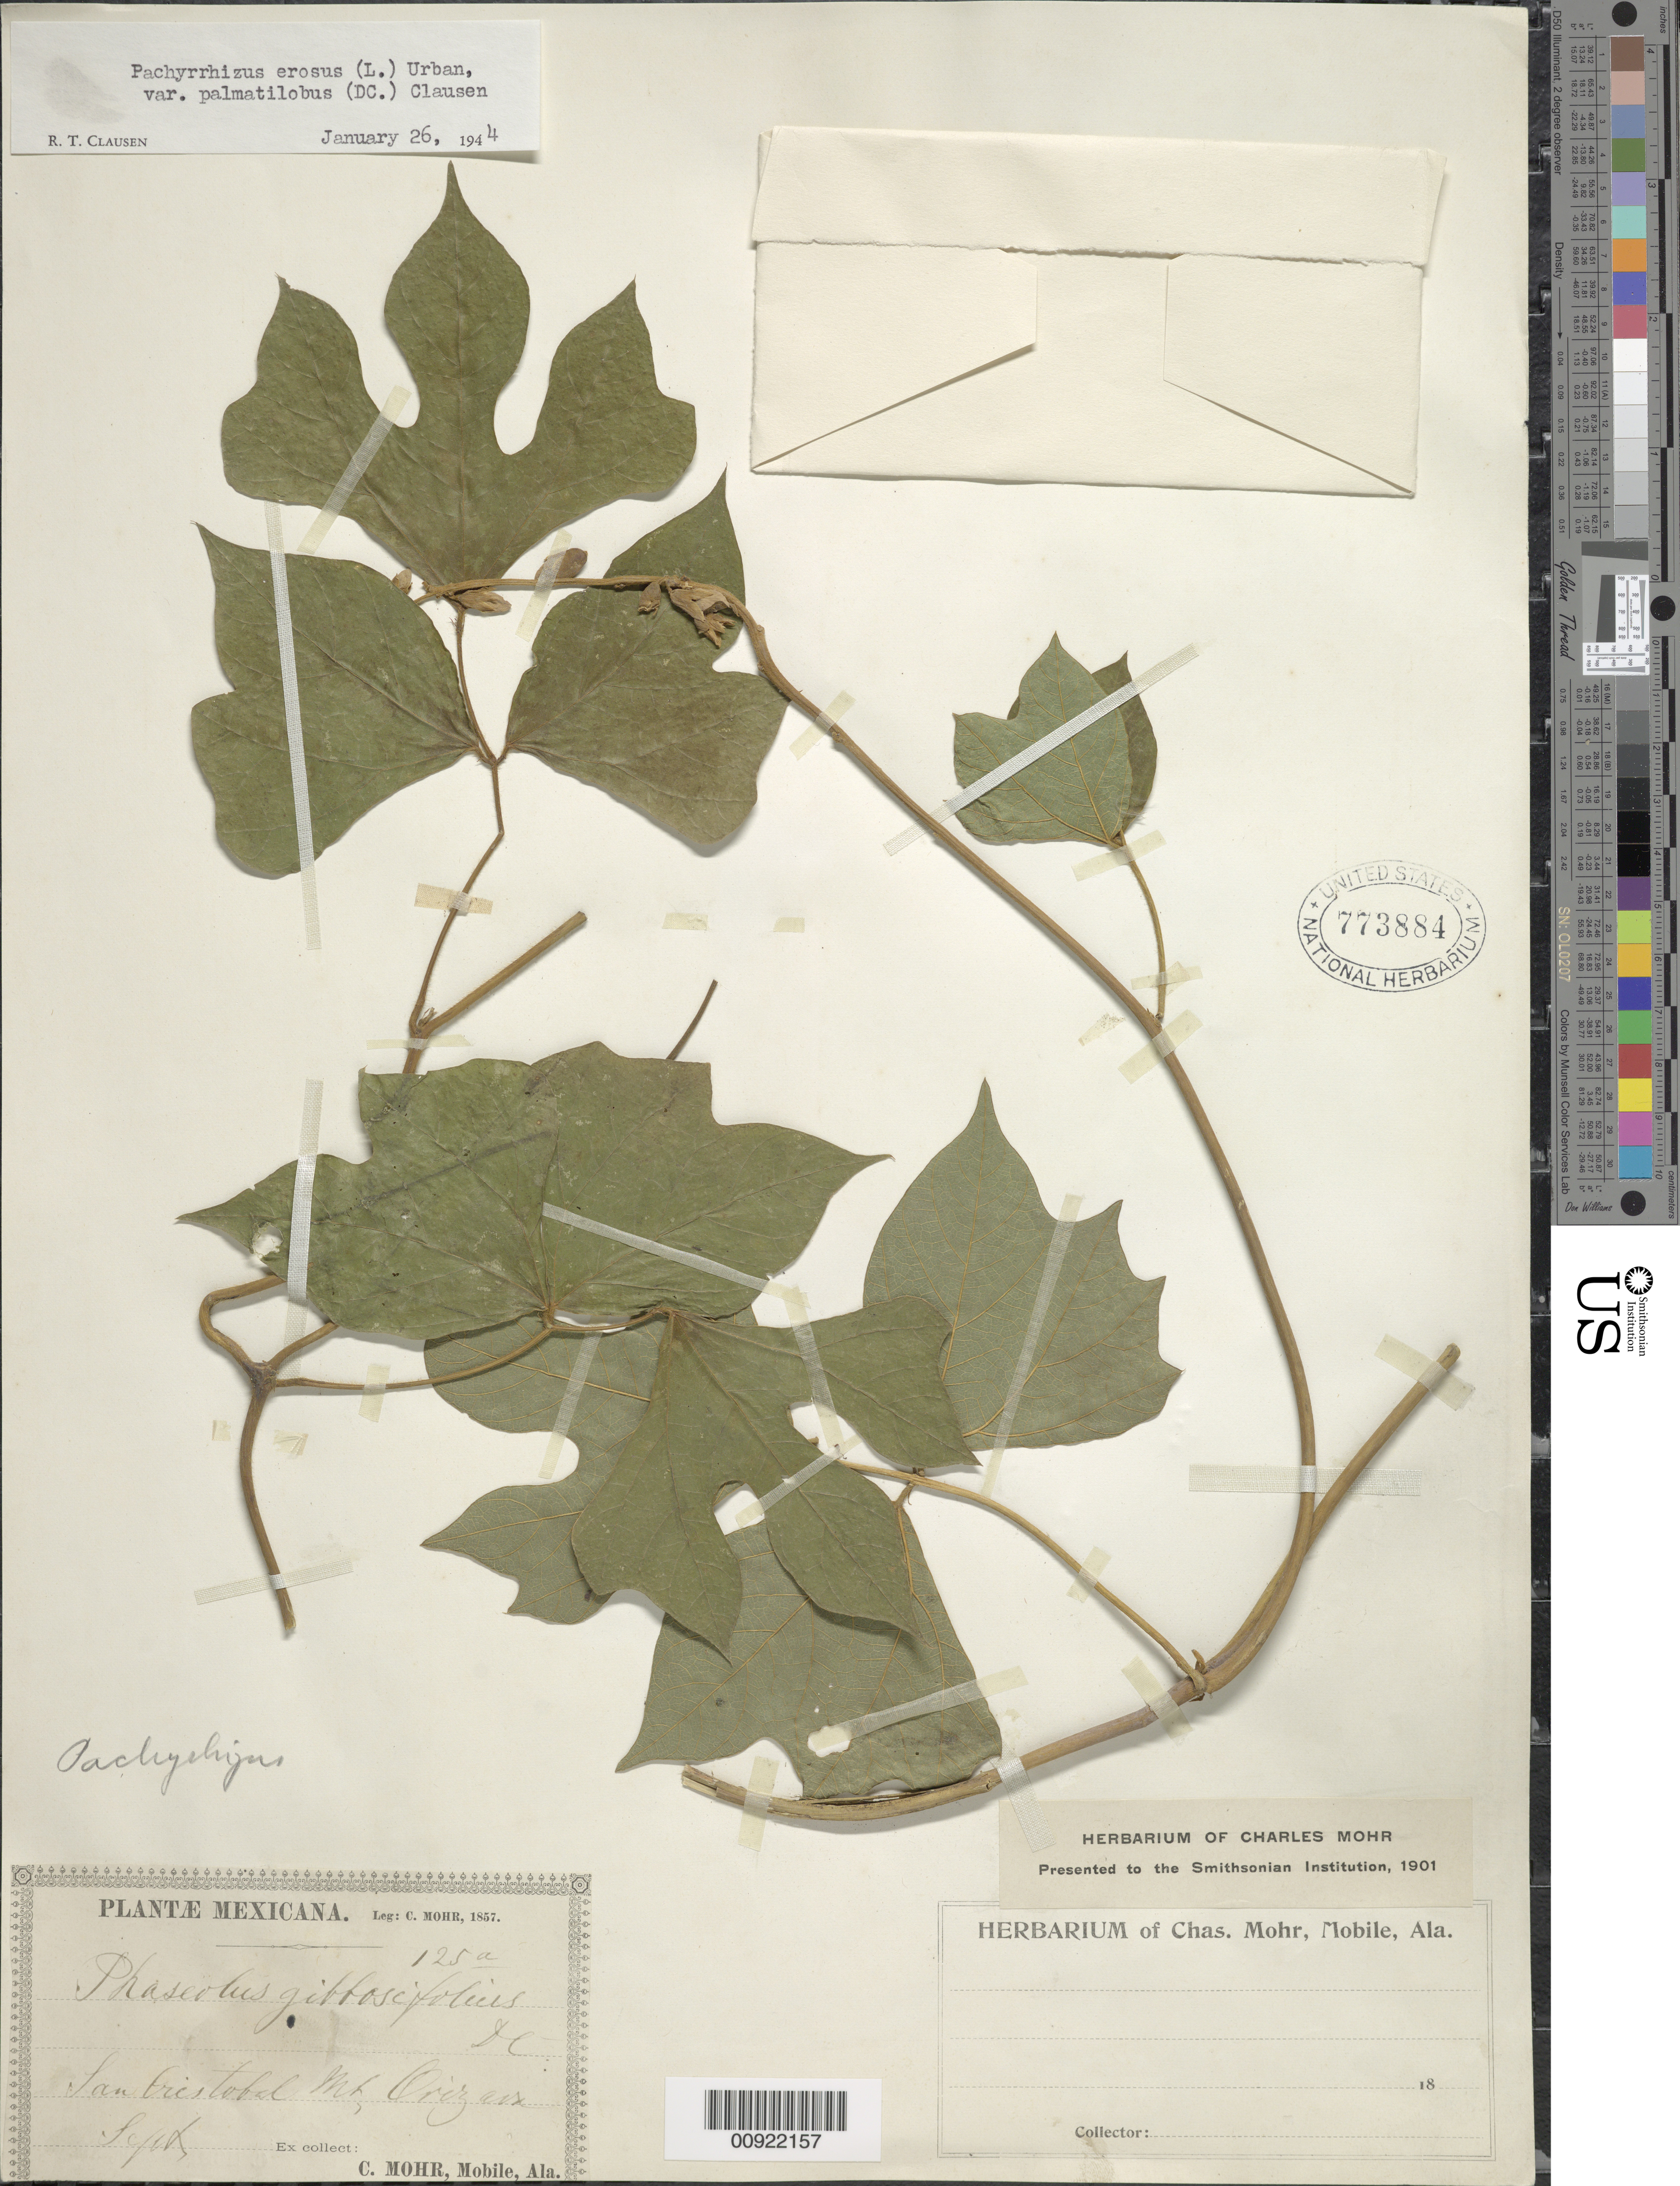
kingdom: Plantae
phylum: Tracheophyta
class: Magnoliopsida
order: Fabales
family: Fabaceae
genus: Pachyrhizus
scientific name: Pachyrhizus erosus var. palmatilobus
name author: (L.) Urb.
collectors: C. T. Mohr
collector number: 125 a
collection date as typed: Sep 1857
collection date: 1857-09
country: Mexico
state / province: Veracruz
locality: San Cristóbal Mt., Orizava [sic].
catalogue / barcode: US 773884